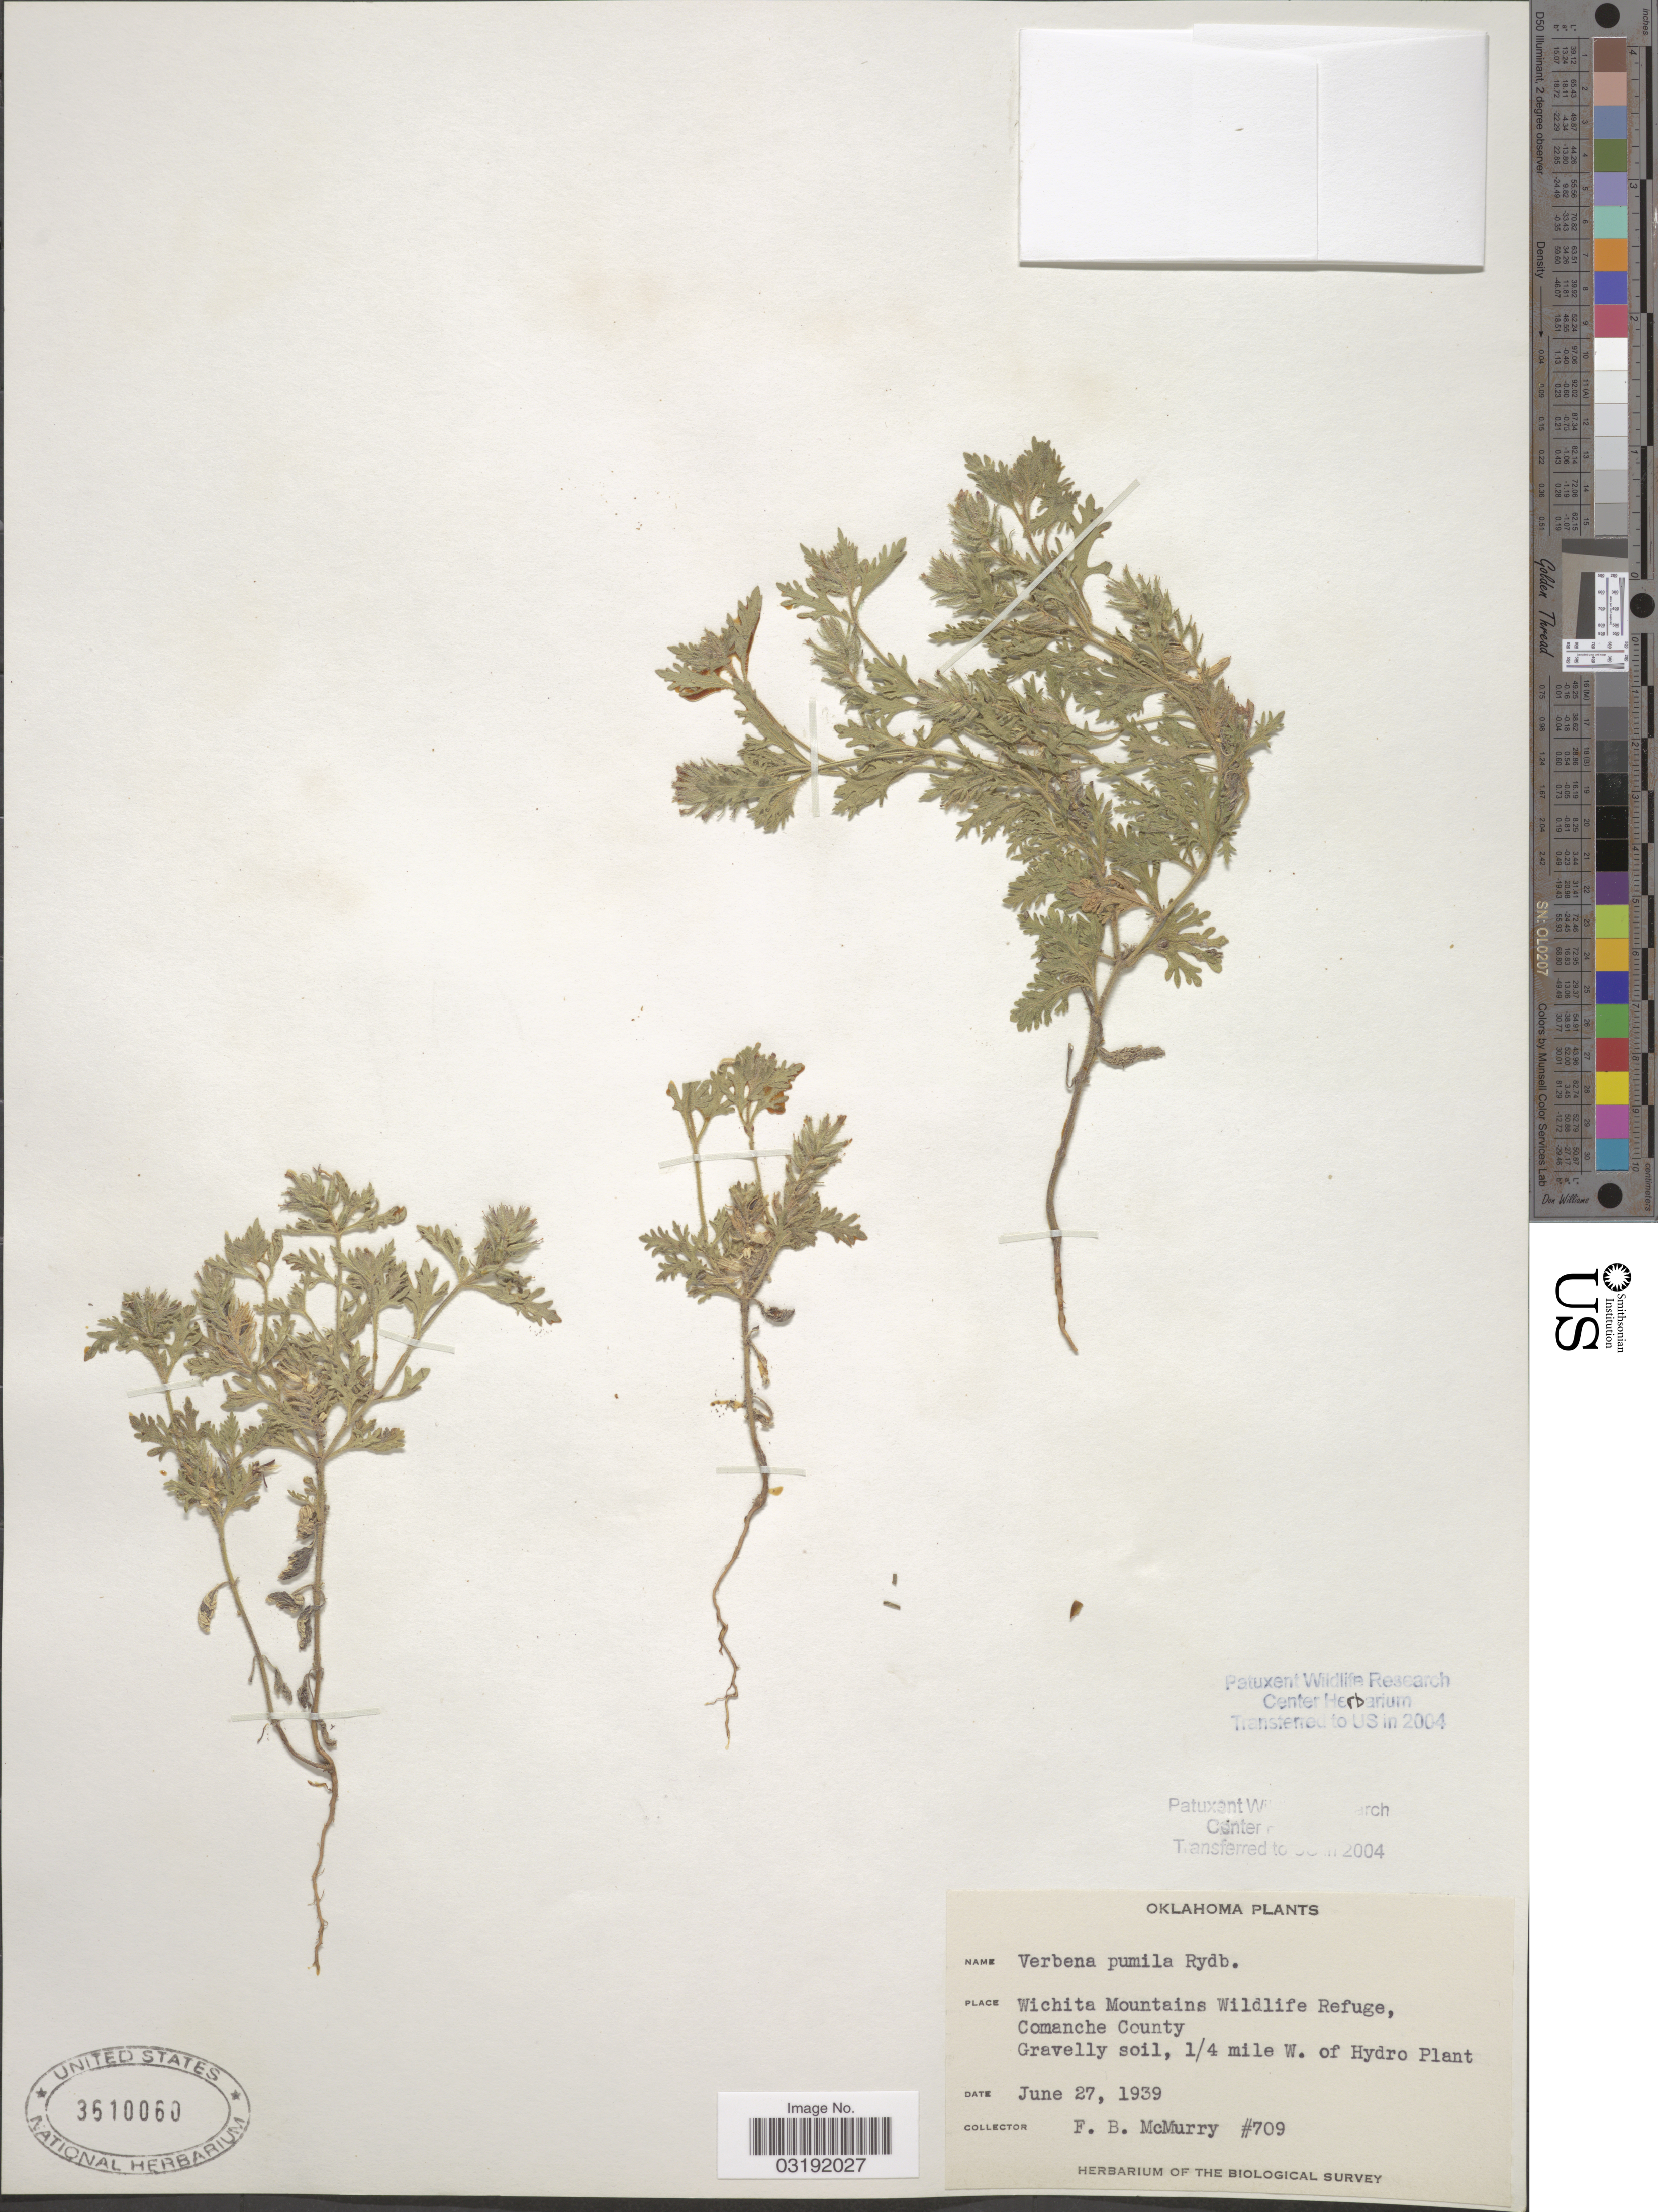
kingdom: Plantae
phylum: Tracheophyta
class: Magnoliopsida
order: Lamiales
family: Verbenaceae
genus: Verbena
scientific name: Verbena pumila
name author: Rydb.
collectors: F. B. McMurry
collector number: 709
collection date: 1939-06-27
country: United States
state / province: Oklahoma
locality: Wichita Mountains Wildlife Refuge, Comanche County. Gravelly soil, 1/4 mile W. of Hydro Plant.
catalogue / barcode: US 3610060